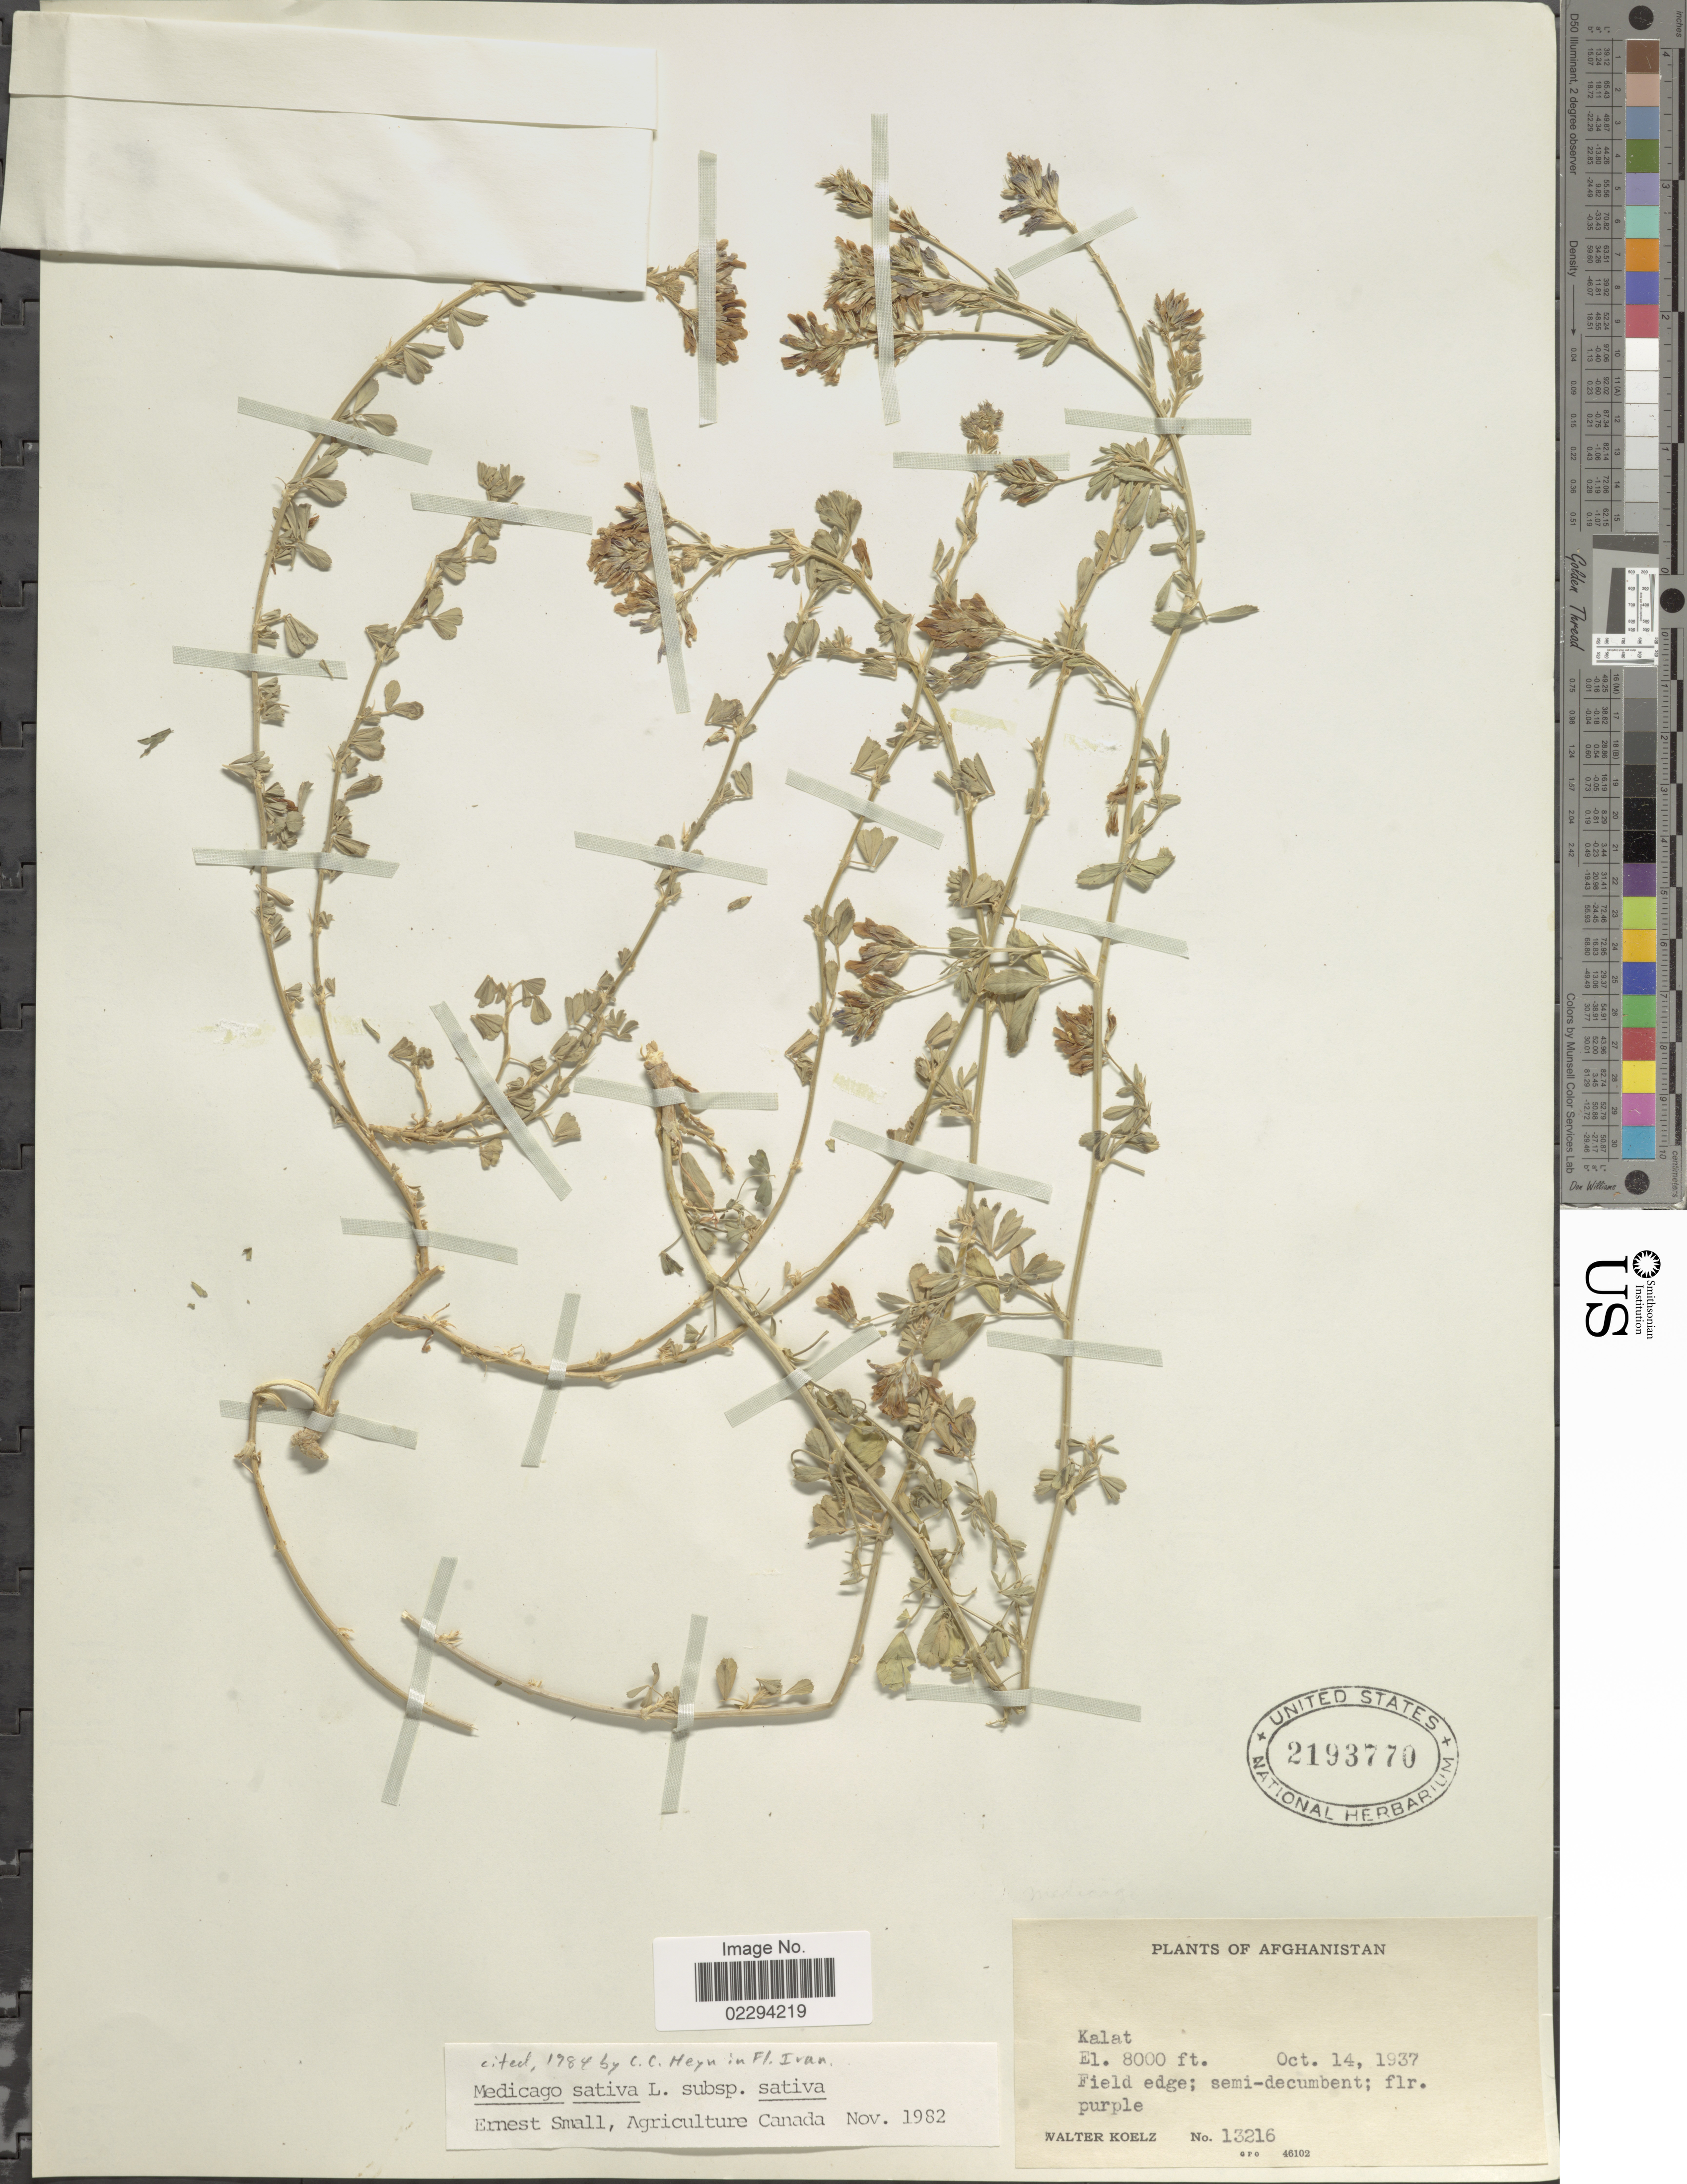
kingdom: Plantae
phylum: Tracheophyta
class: Magnoliopsida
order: Fabales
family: Fabaceae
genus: Medicago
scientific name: Medicago sativa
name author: L.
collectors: W. N. Koelz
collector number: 13216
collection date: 1937-10-14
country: Afghanistan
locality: Kalat, field edge.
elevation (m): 2438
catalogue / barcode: US 2193770